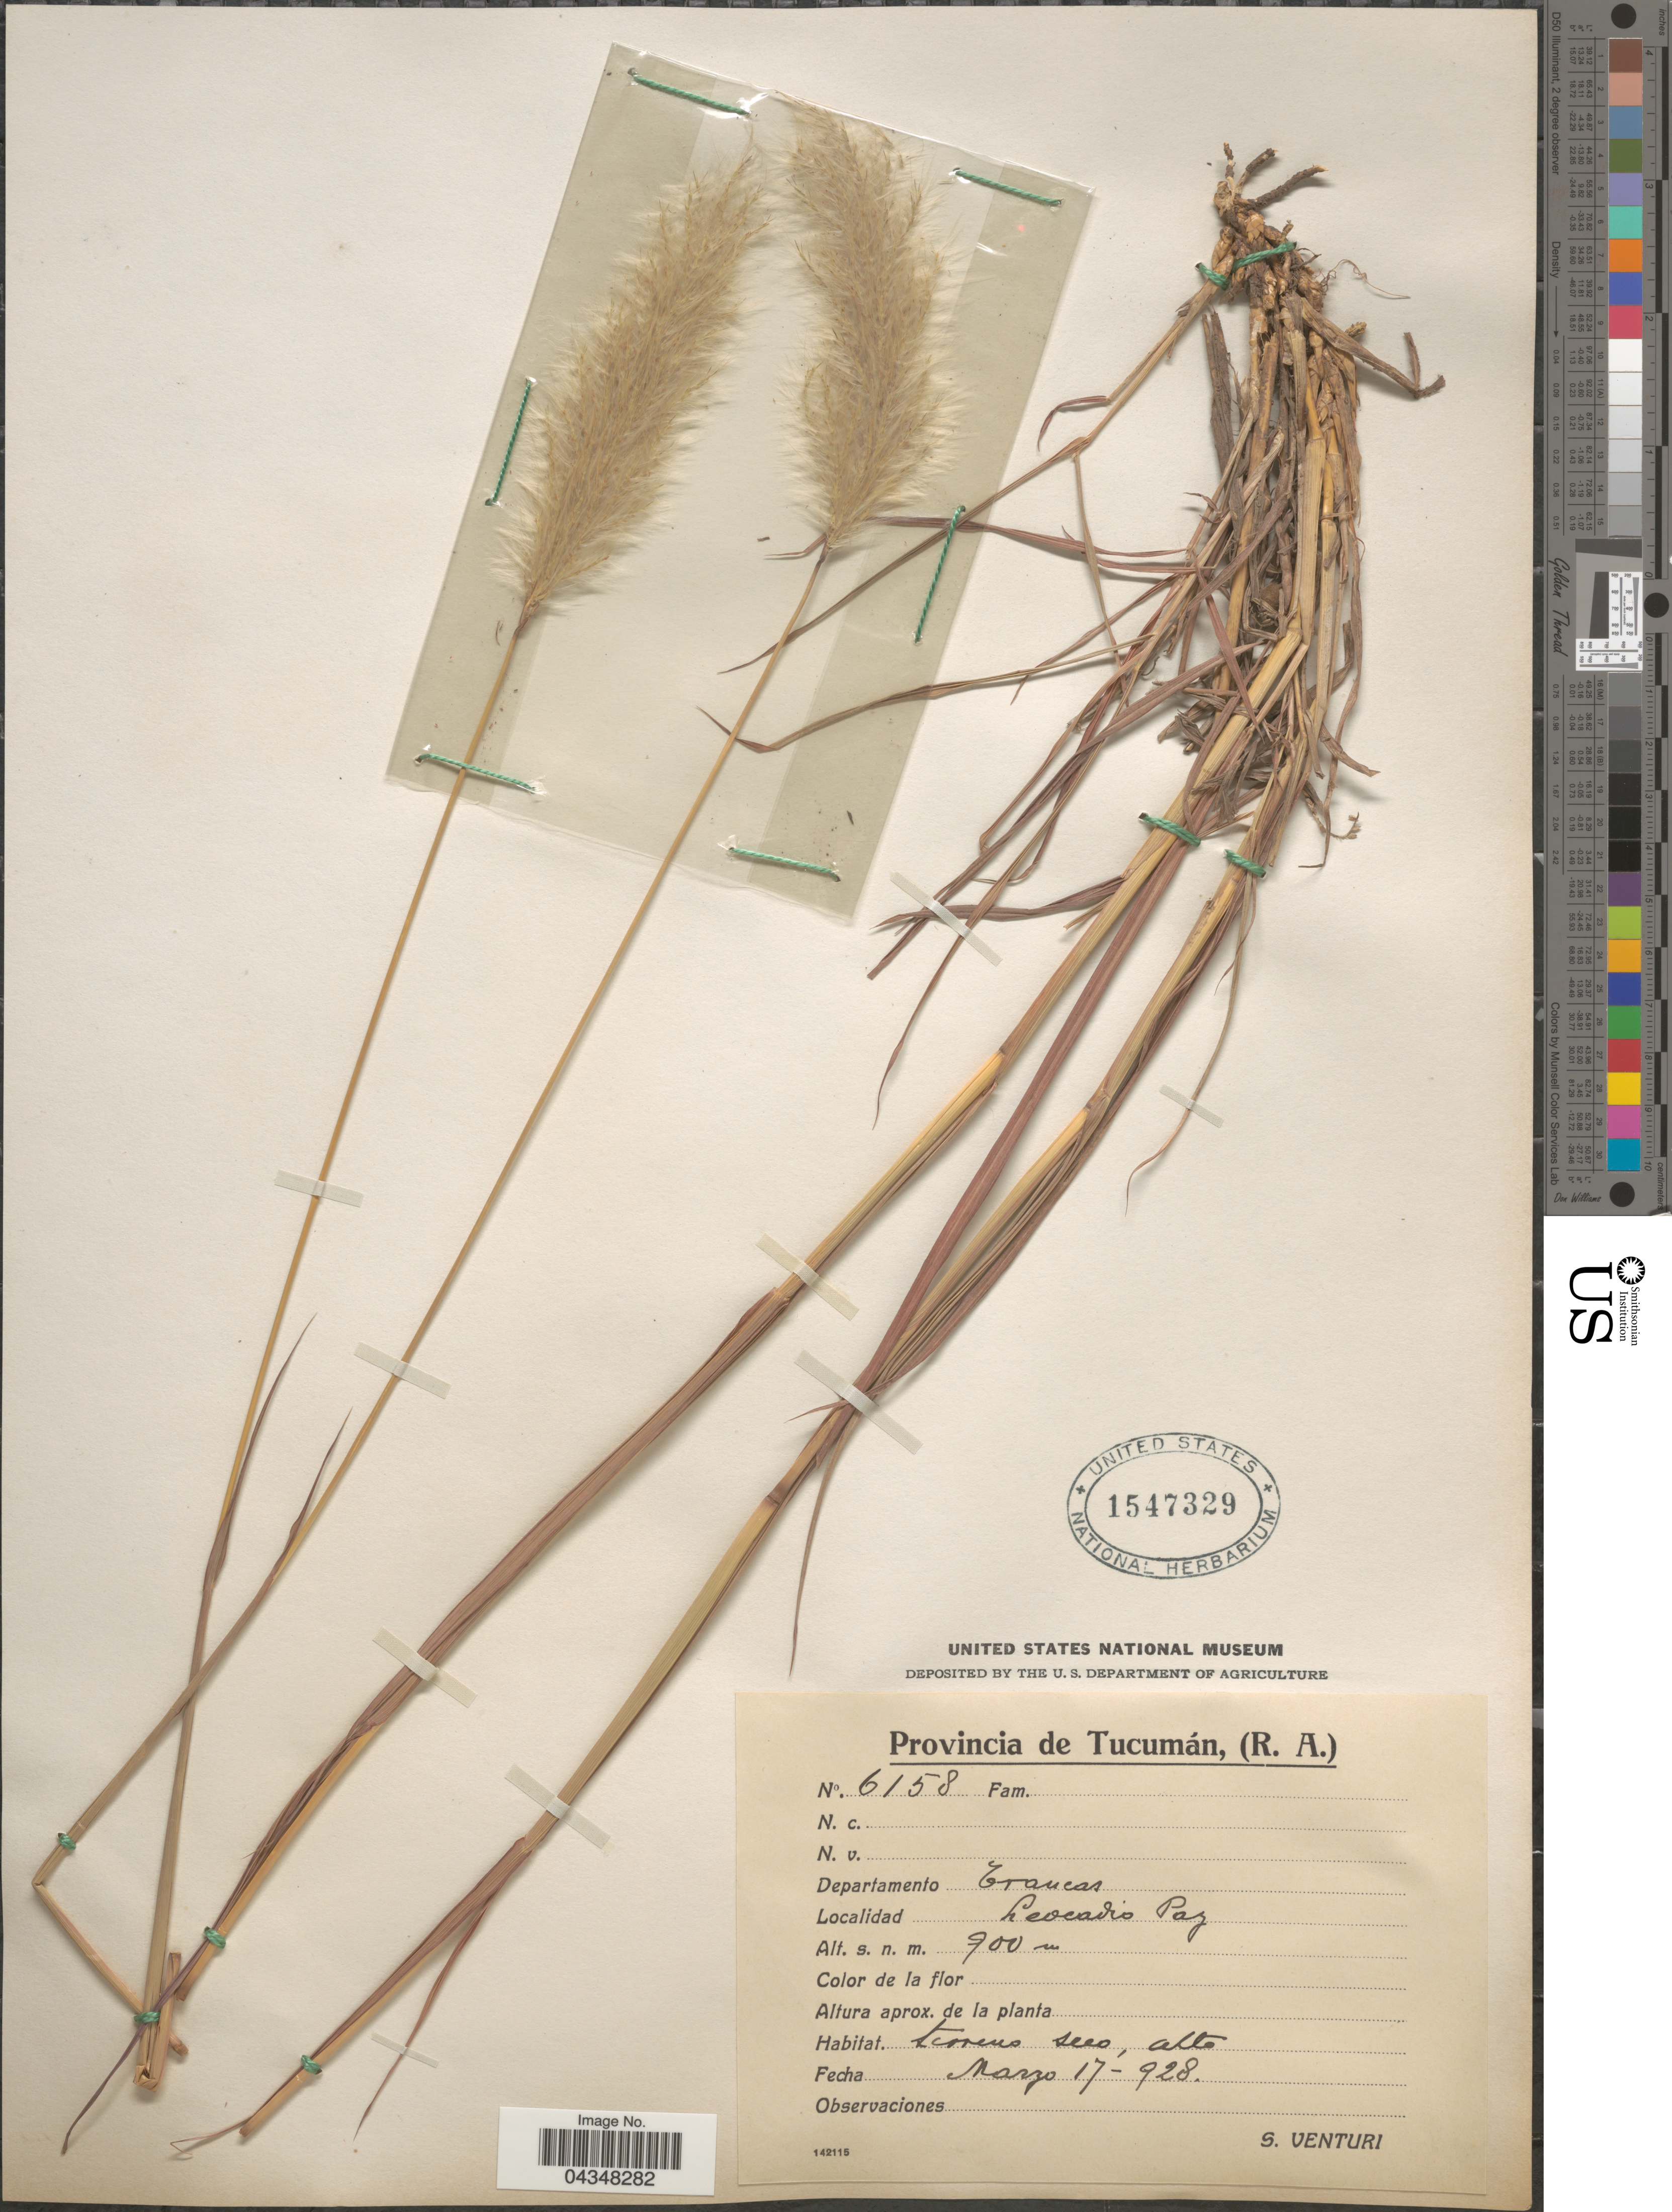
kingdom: Plantae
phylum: Tracheophyta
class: Liliopsida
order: Poales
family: Poaceae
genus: Bothriochloa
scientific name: Bothriochloa laguroides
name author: (DC.) Herter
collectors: S. Venturi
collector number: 6158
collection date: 1928-03-17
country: Argentina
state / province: Tucuman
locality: Departamento Trancas. Leocadio Paz.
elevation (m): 700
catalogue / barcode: US 1547329